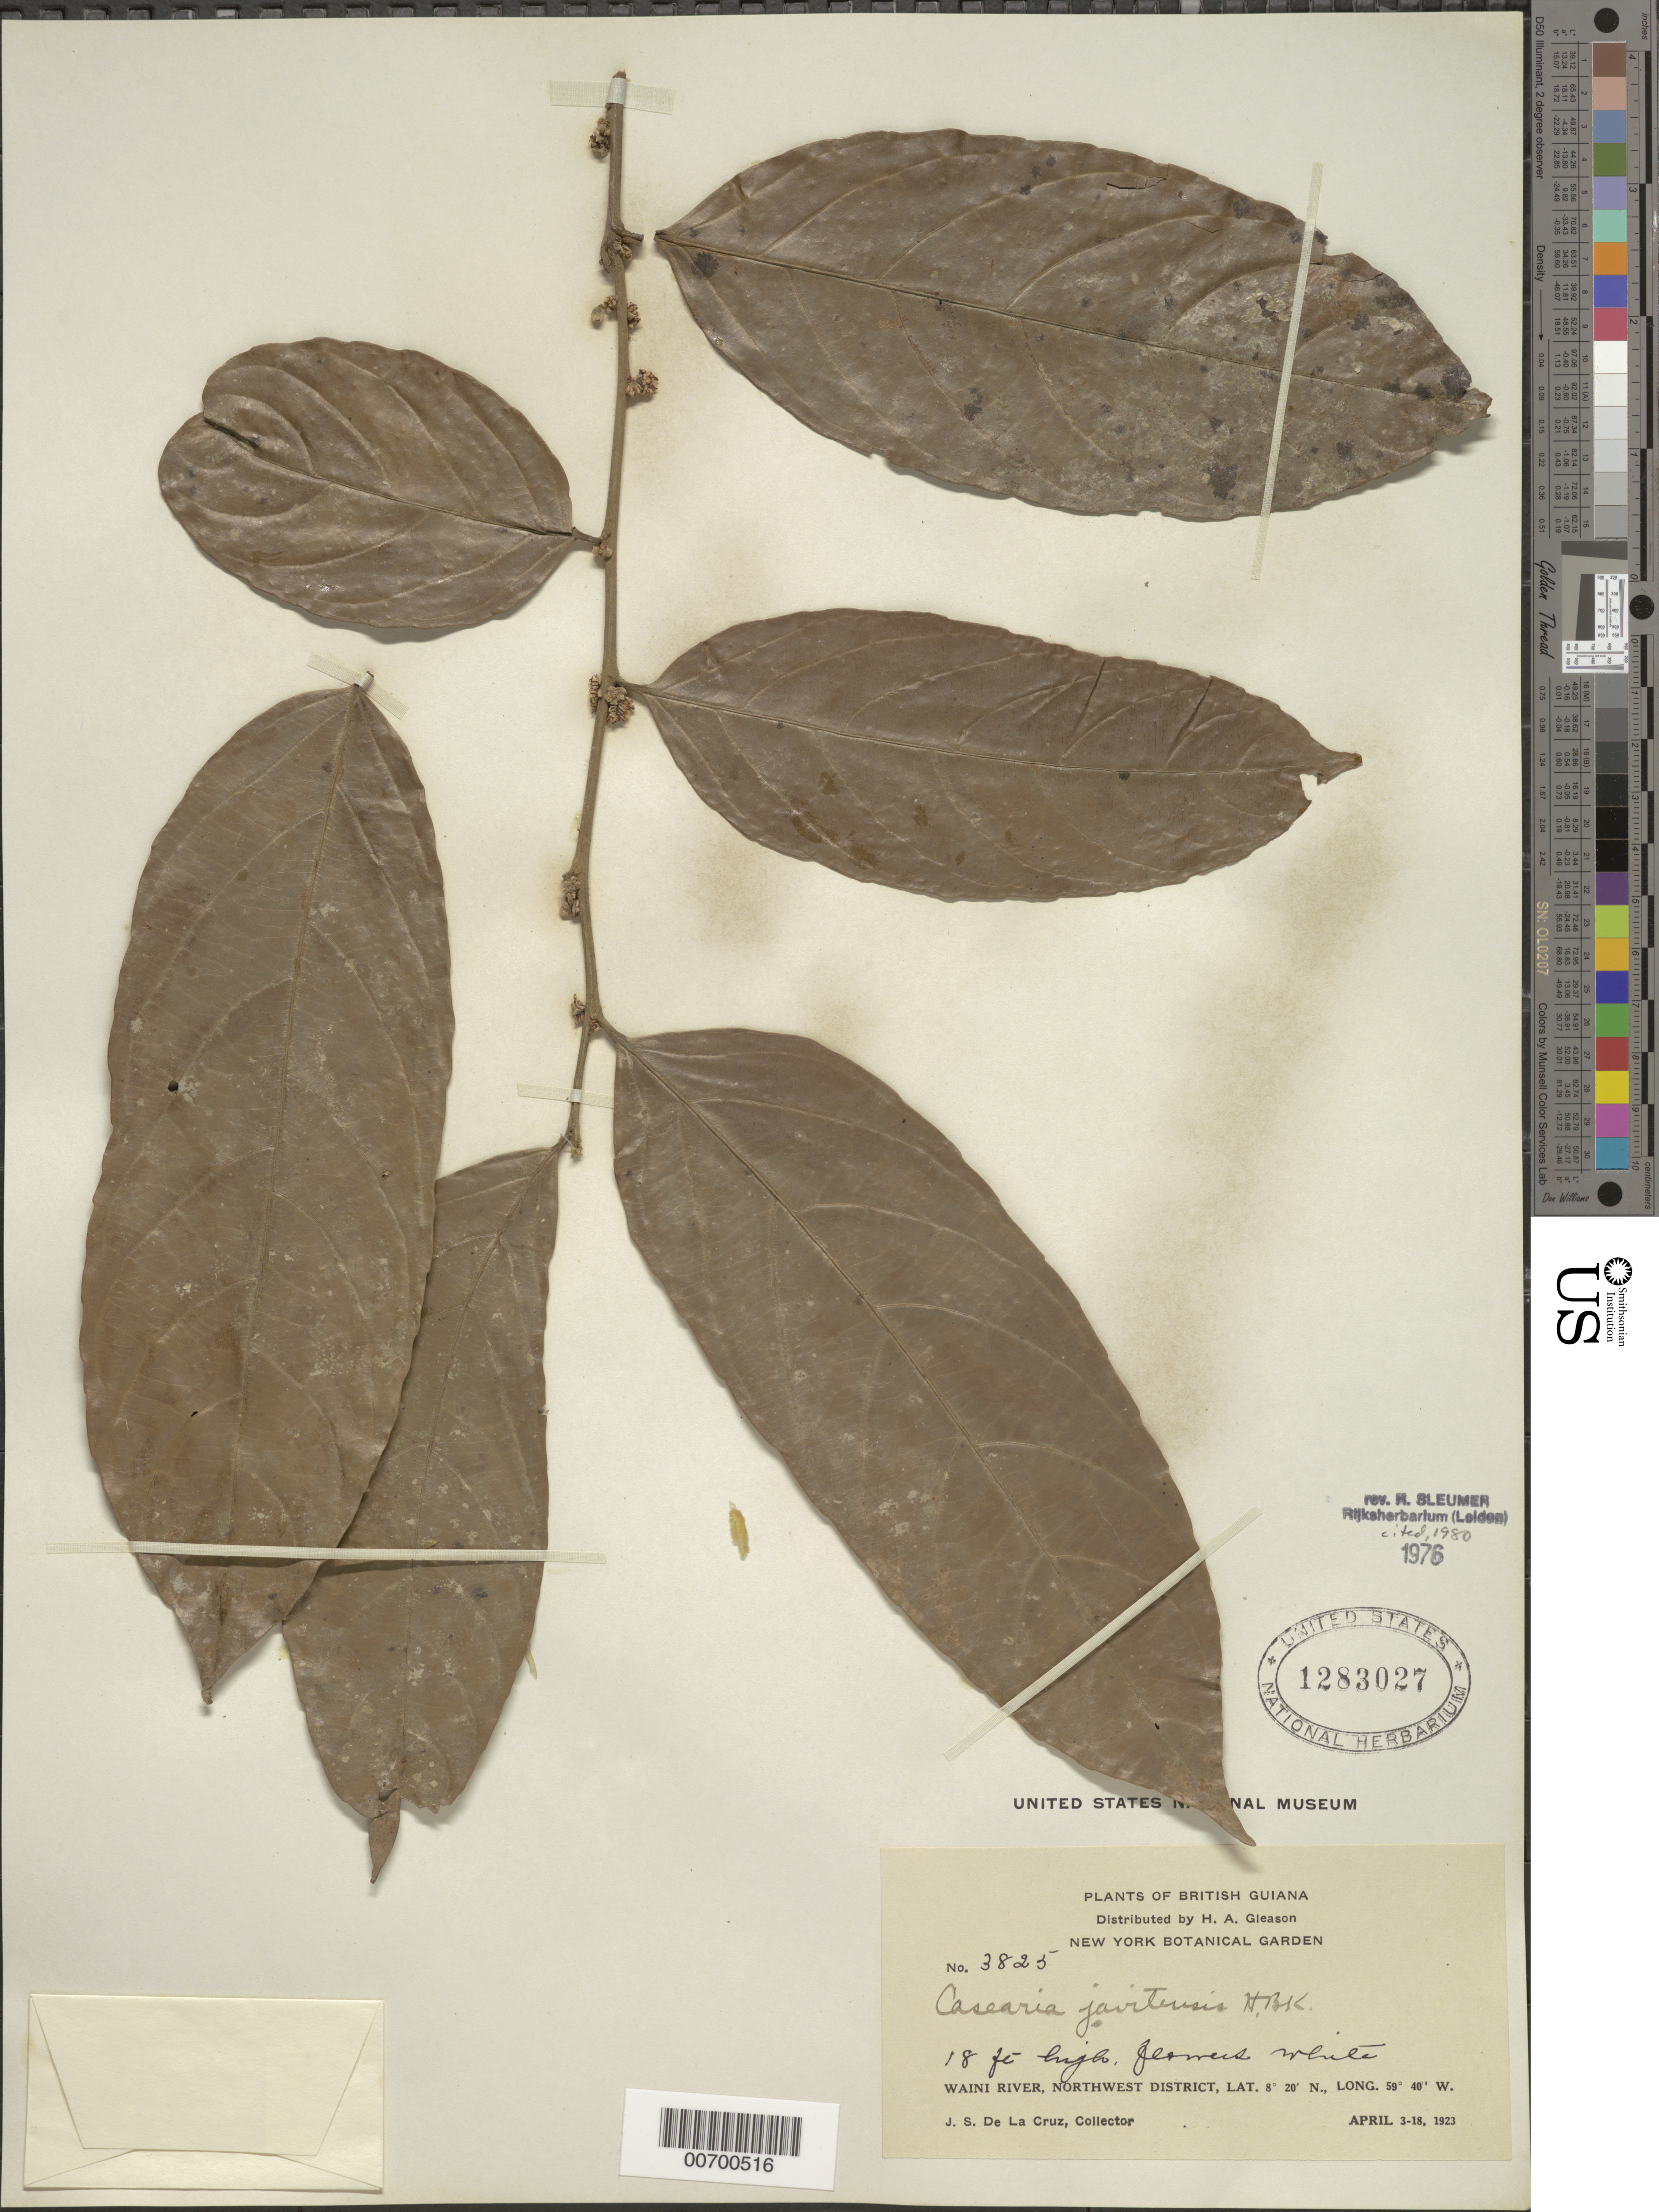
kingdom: Plantae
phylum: Tracheophyta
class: Magnoliopsida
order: Malpighiales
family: Salicaceae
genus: Piparea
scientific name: Piparea multiflora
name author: C.F. Gaertn.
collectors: J. S. de la Cruz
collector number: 3825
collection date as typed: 3-Apr-23 to 18-Apr-23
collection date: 1923-04-03/1923-04-18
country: Guyana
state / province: Barima-Waini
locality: Waini R., NW District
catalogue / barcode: US 1283027